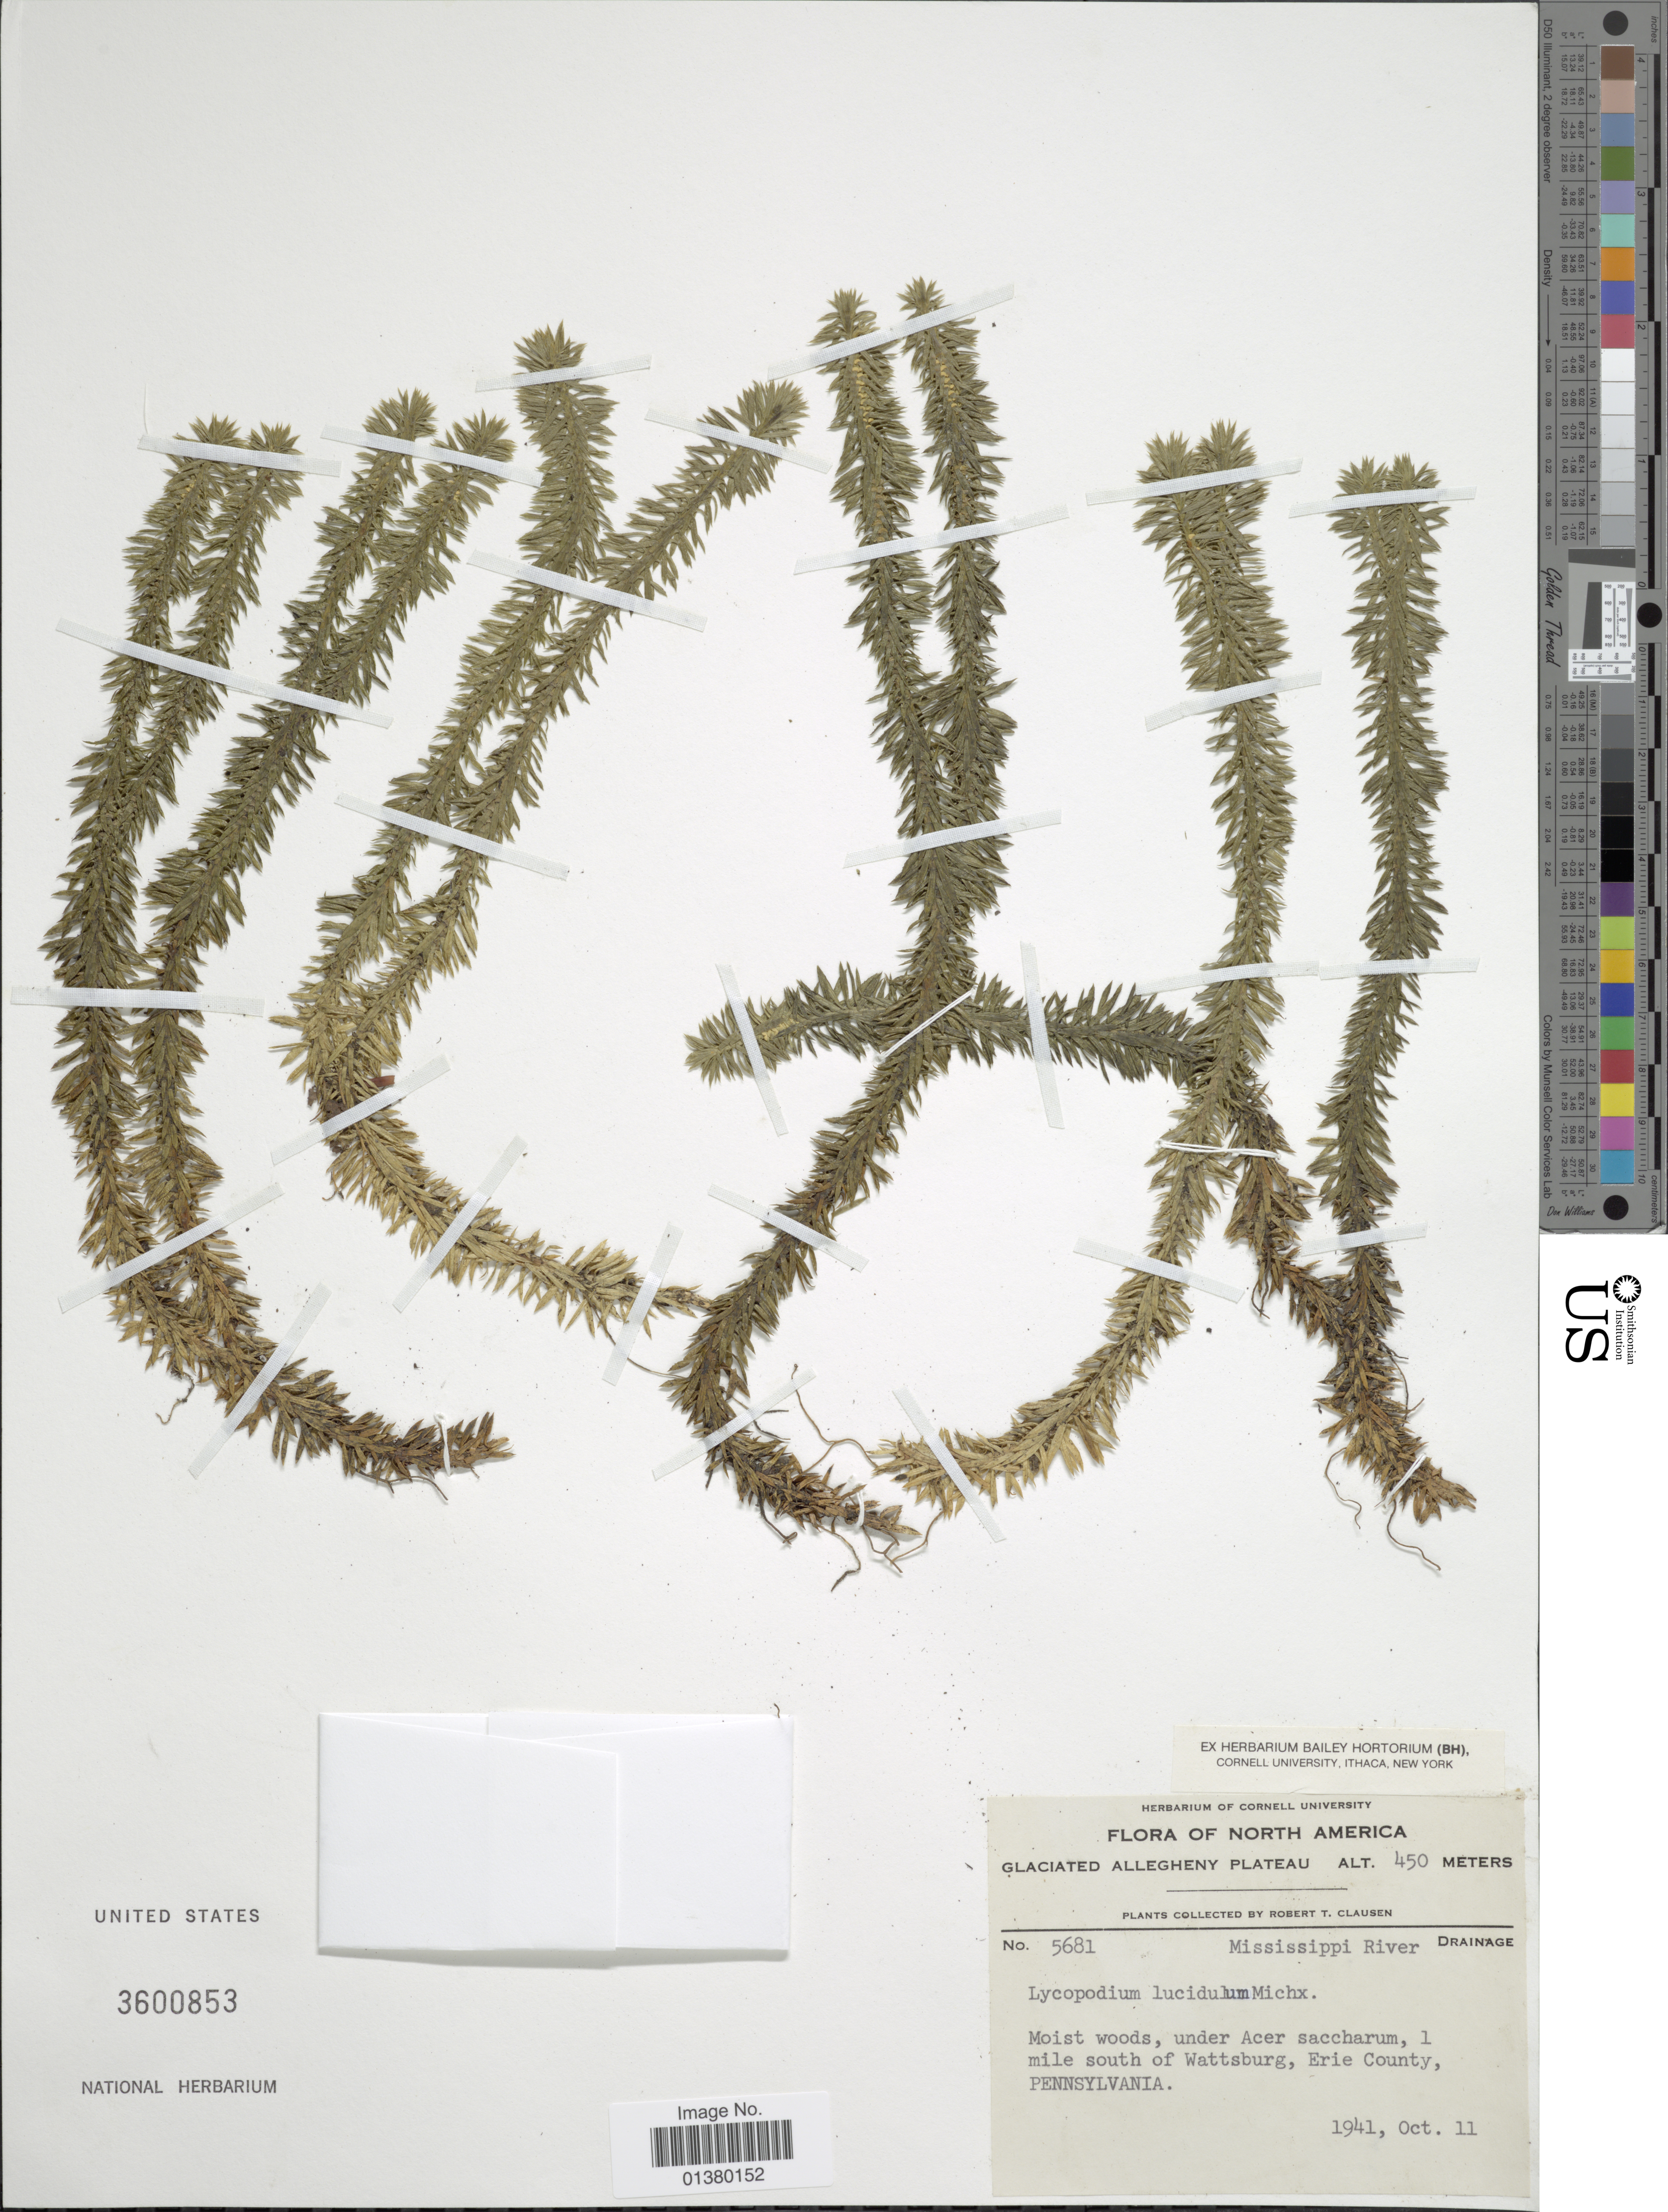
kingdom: Plantae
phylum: Tracheophyta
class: Lycopodiopsida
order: Lycopodiales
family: Lycopodiaceae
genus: Huperzia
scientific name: Huperzia lucidula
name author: (Michx.) Trevis.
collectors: R. T. Clausen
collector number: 5681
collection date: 1941-10-11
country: United States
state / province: Pennsylvania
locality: North America, 1 mile south of Wattsburg, Erie County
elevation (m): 450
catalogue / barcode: US 3600853